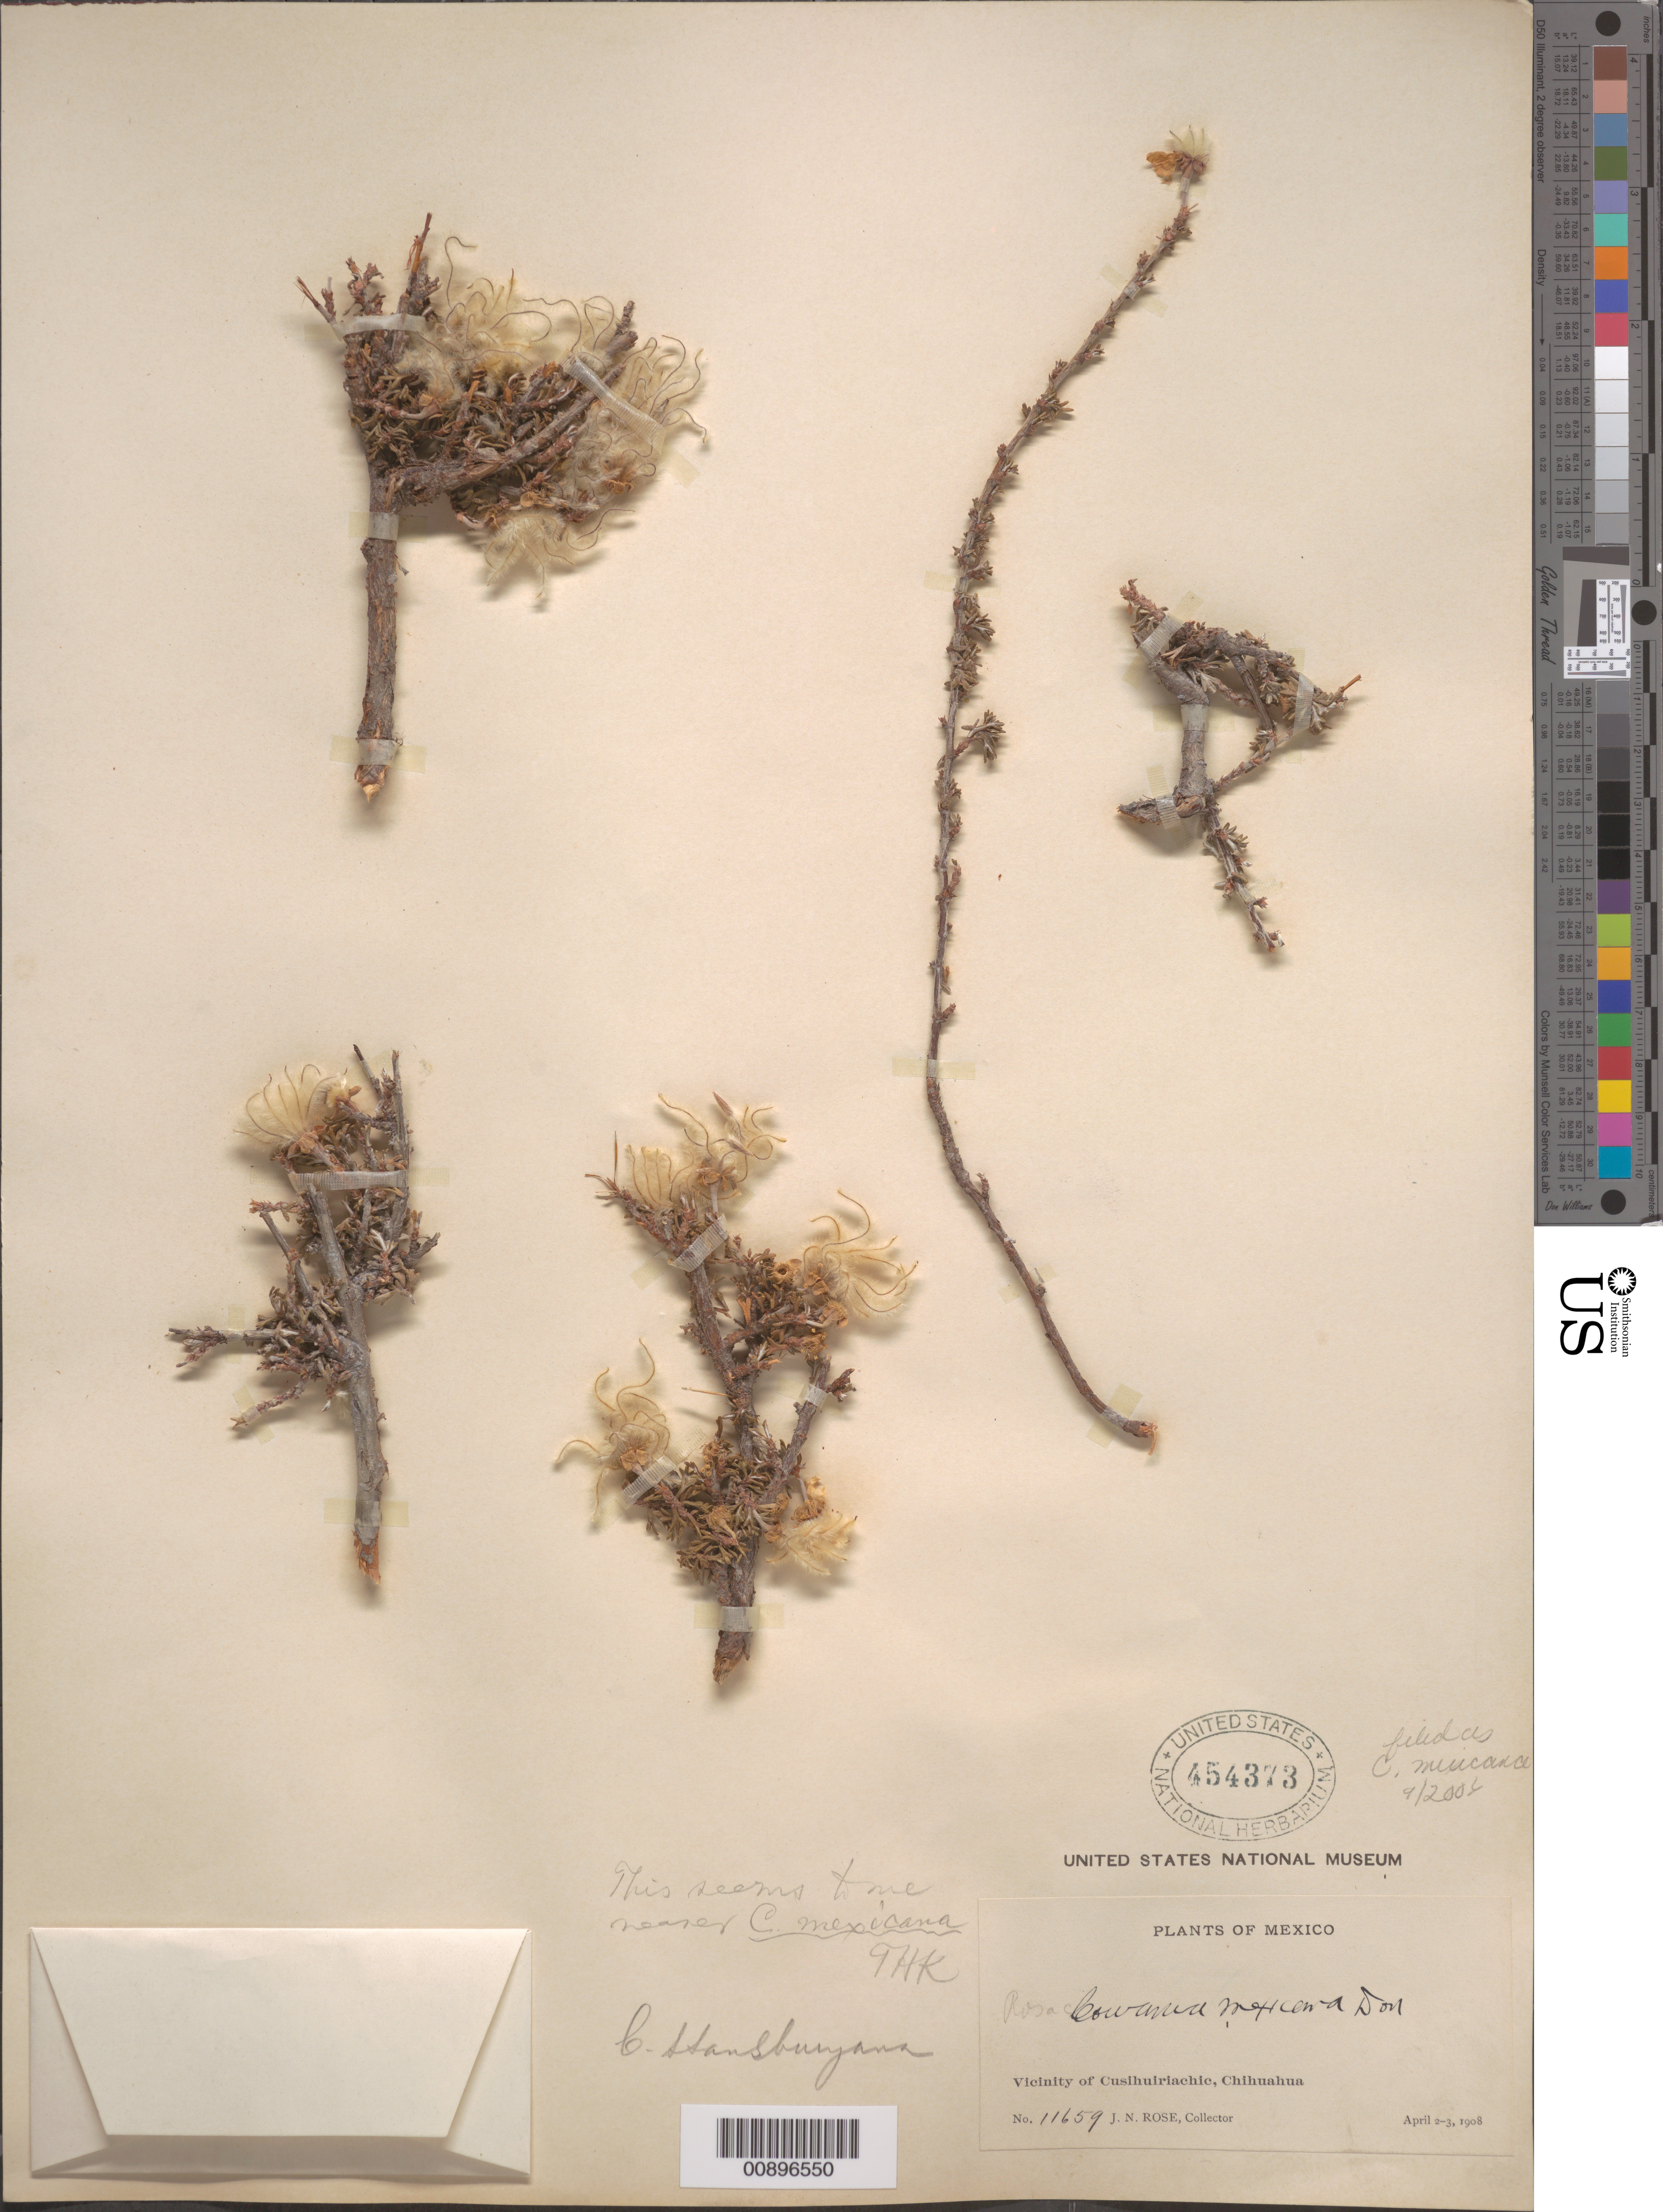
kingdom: Plantae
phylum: Tracheophyta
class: Magnoliopsida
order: Rosales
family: Rosaceae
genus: Purshia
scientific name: Purshia mexicana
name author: (D. Don) S.L. Welsh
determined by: Strong, Mark T., (BOT), Smithsonian Institution - National Museum of Natural History (UNITED STATES)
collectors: J. N. Rose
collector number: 11659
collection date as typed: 02 Apr 1908 to 03 Apr 1908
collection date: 1908-04-02/1908-04-03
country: Mexico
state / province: Chihuahua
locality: Vicinity of Cusihuiriachic, Chihuahua.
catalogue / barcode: US 454373